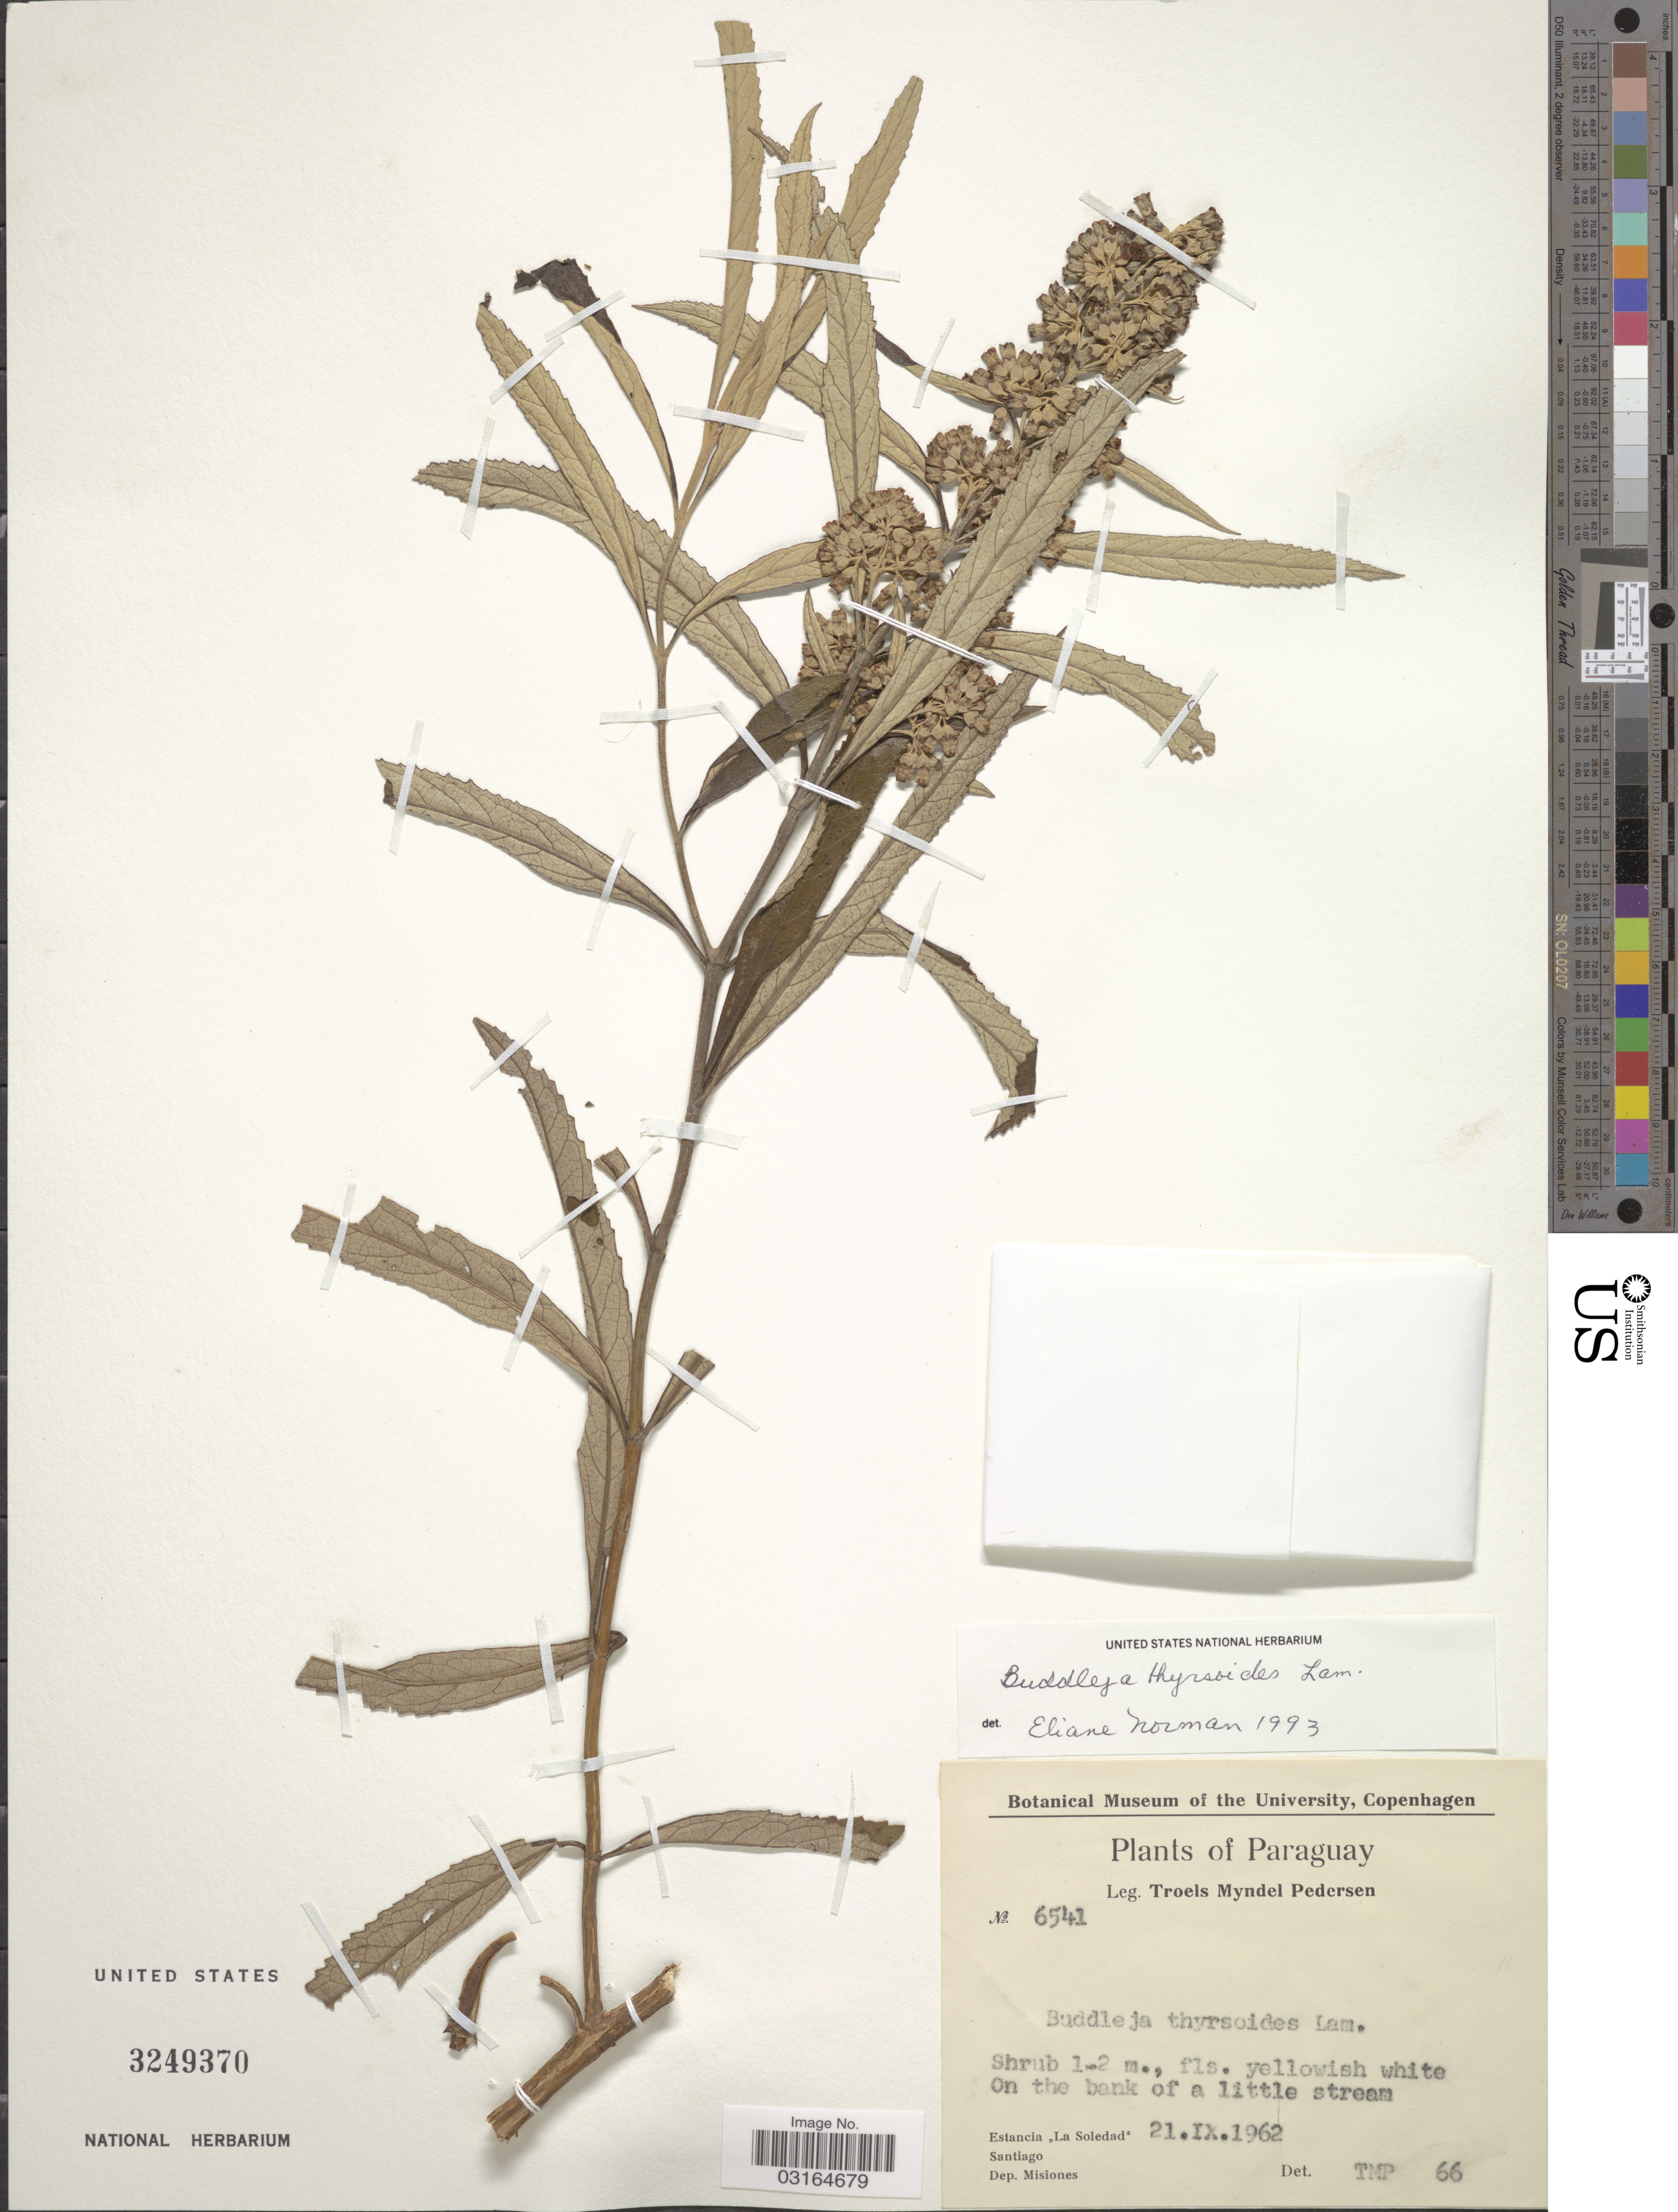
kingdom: Plantae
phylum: Tracheophyta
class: Magnoliopsida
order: Lamiales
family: Scrophulariaceae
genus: Buddleja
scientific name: Buddleja thyrsoides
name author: Lam.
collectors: T. Pederson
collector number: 6541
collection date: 1962-09-21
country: Argentina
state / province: Misiones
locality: Estancia "La Soledad", Santiago, Dep. Misiones.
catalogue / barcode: US 3249370